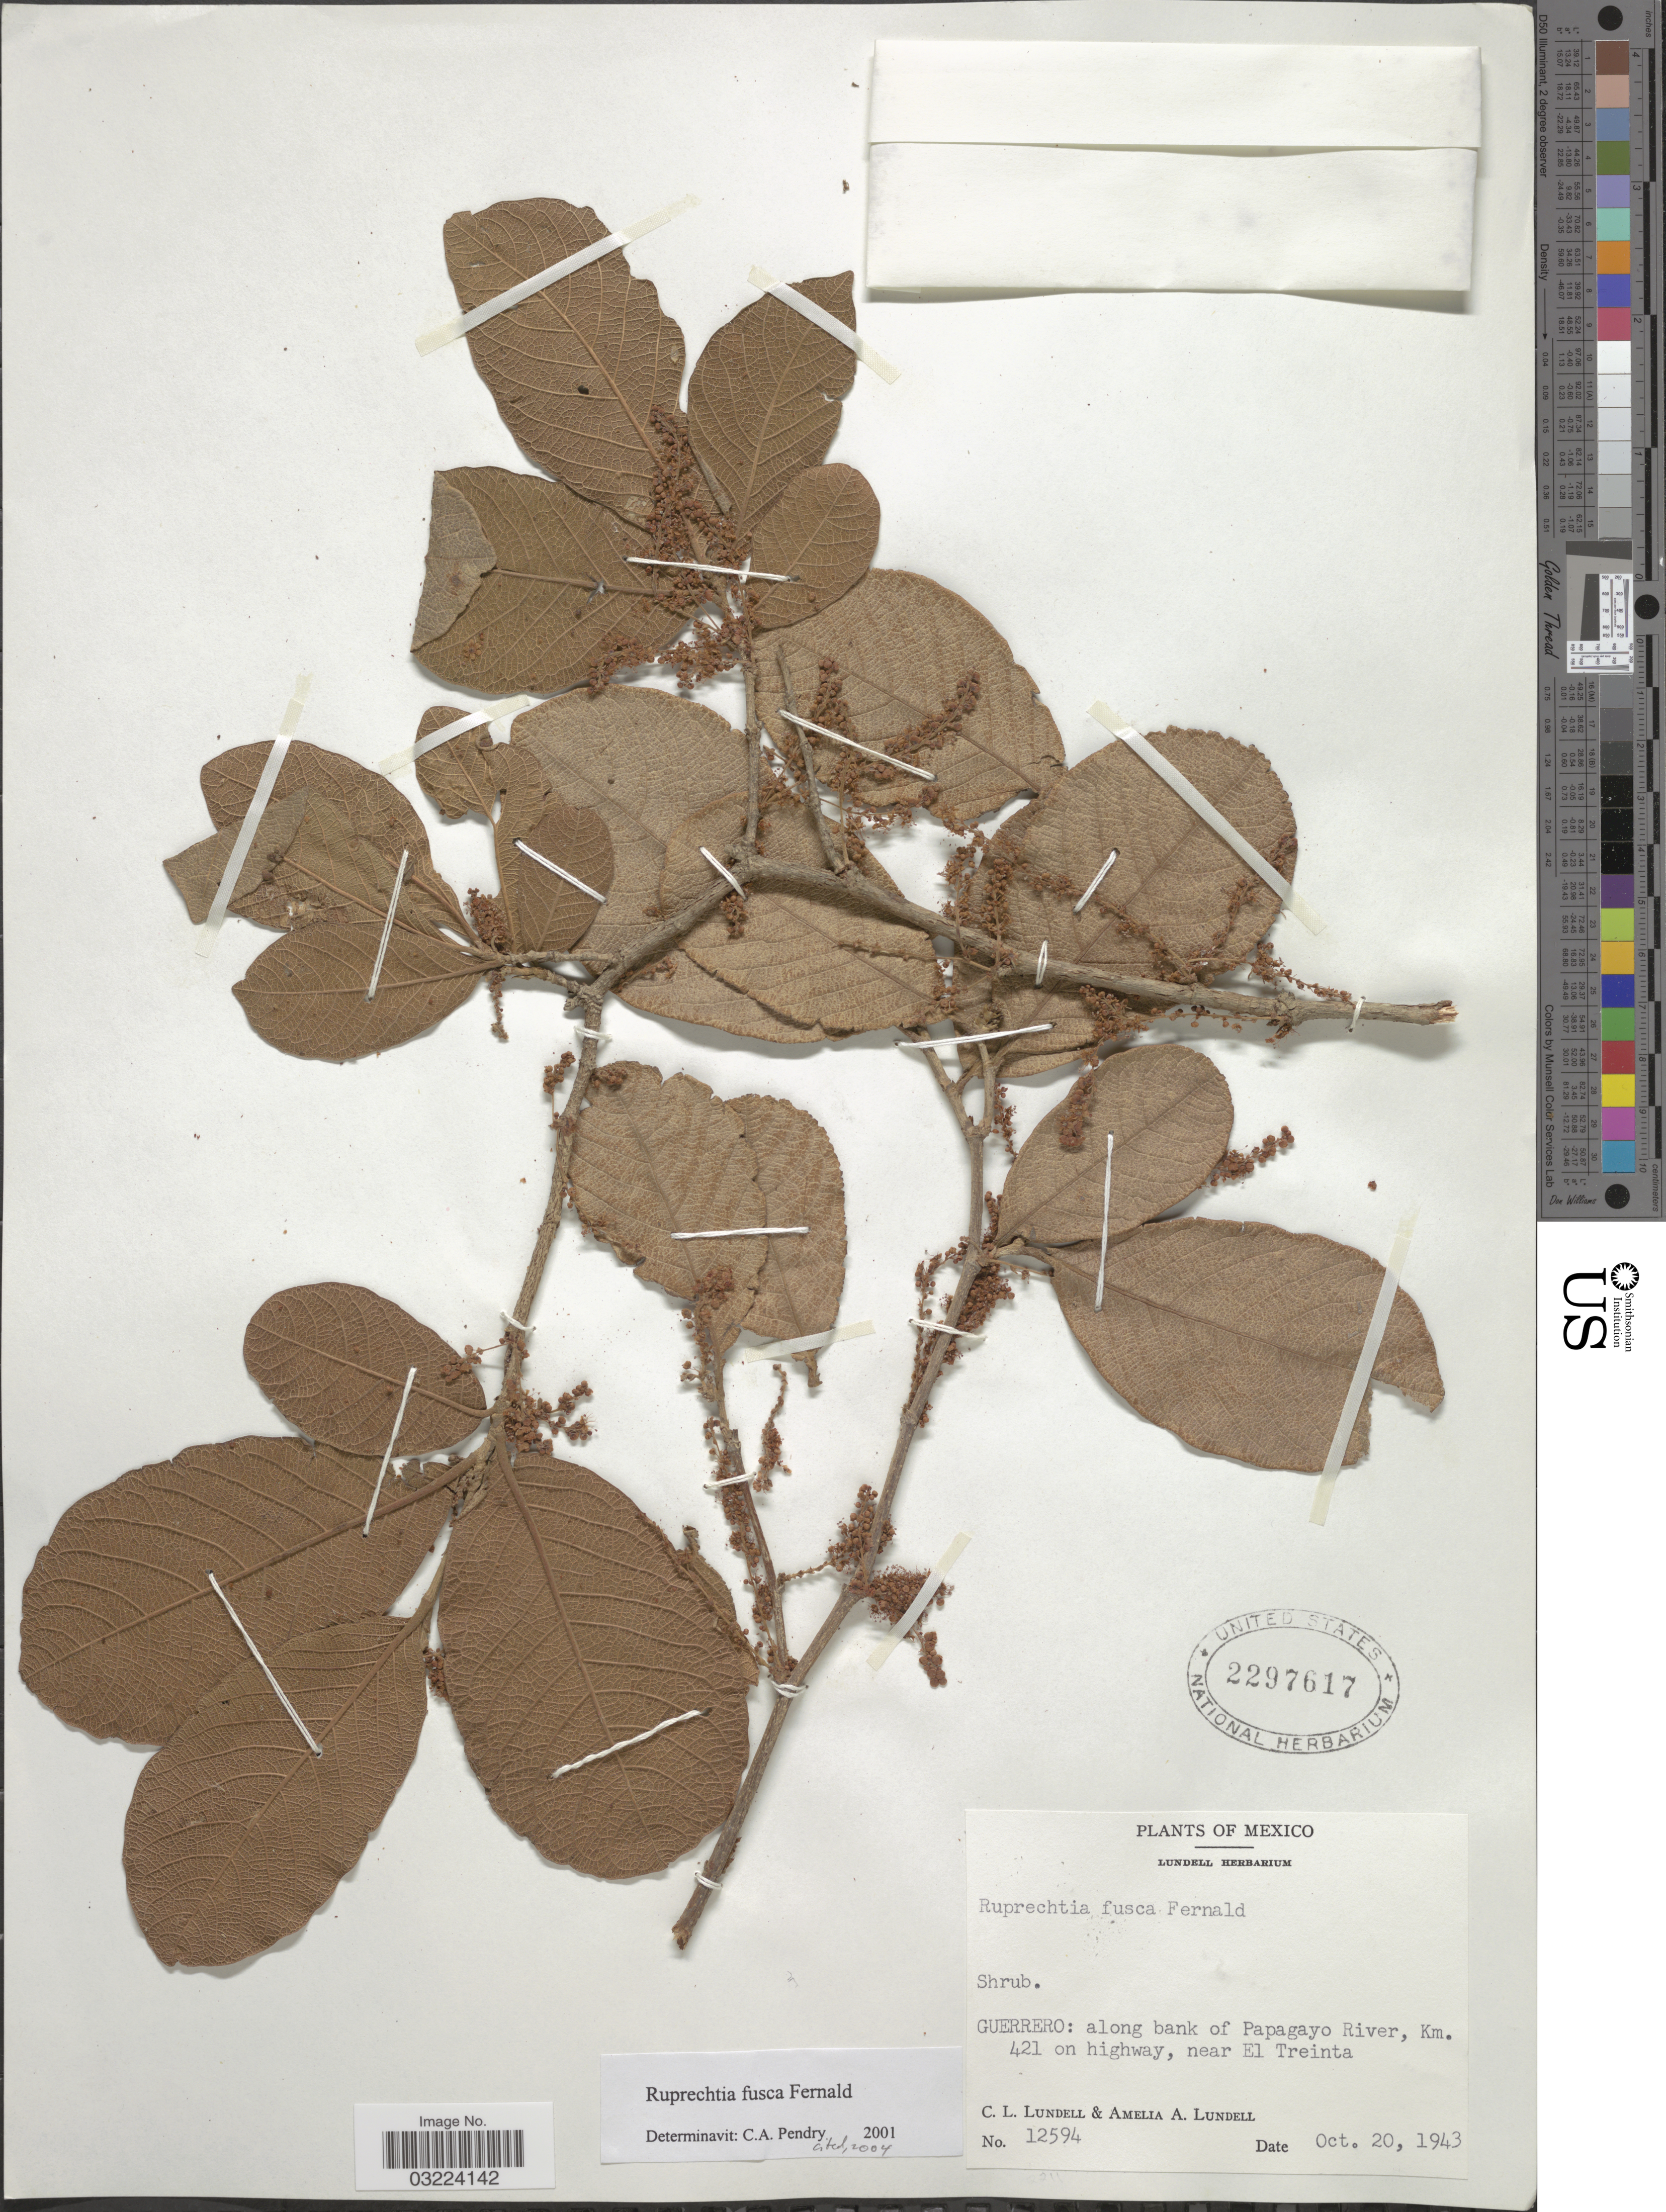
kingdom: Plantae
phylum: Tracheophyta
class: Magnoliopsida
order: Caryophyllales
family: Polygonaceae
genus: Ruprechtia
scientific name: Ruprechtia fusca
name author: Fernald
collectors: C. L. Lundell & A. A. Lundell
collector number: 12594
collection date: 1943-10-20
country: Mexico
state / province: Guerrero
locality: Along bank of Papagayo River, Km. 421 on highway, near El Treinta.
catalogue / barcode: US 2297617